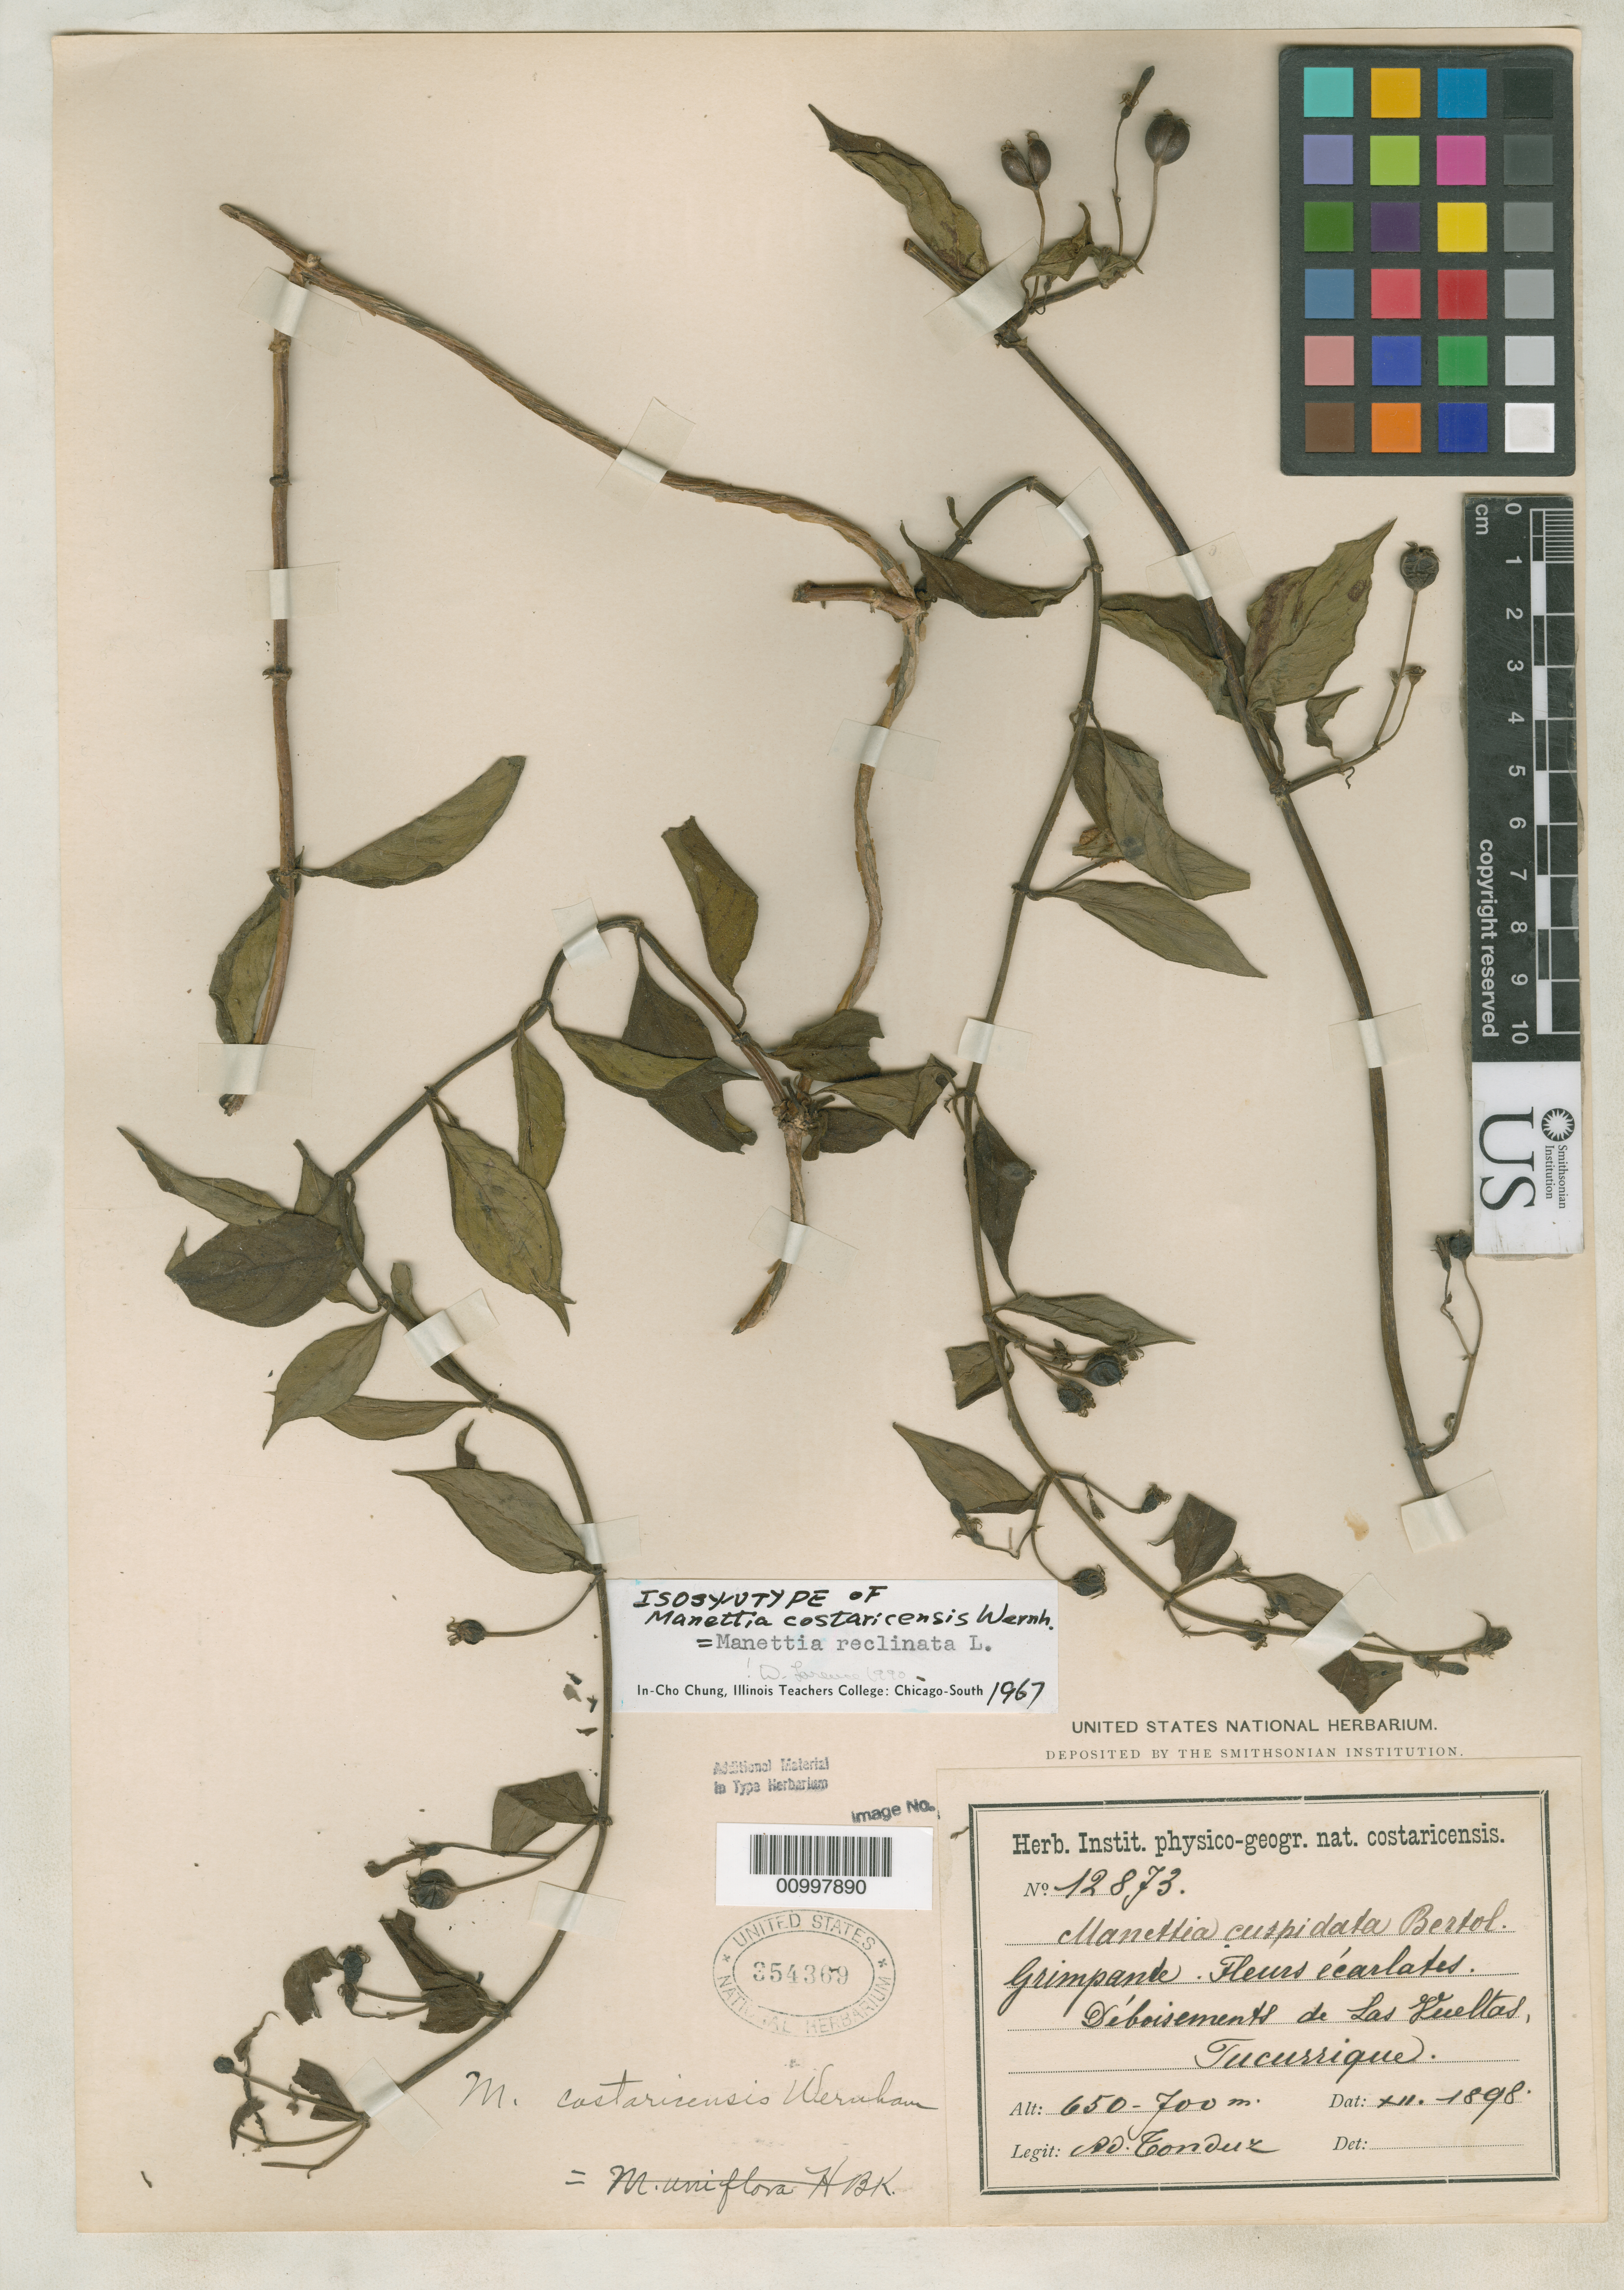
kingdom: Plantae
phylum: Tracheophyta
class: Magnoliopsida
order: Gentianales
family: Rubiaceae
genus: Manettia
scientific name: Manettia costaricensis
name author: Wernham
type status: Isosyntype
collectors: A. Tonduz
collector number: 12873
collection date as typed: Dec 1898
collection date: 1898-12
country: Costa Rica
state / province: San José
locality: Tucurrique.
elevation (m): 650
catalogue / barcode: US 354369